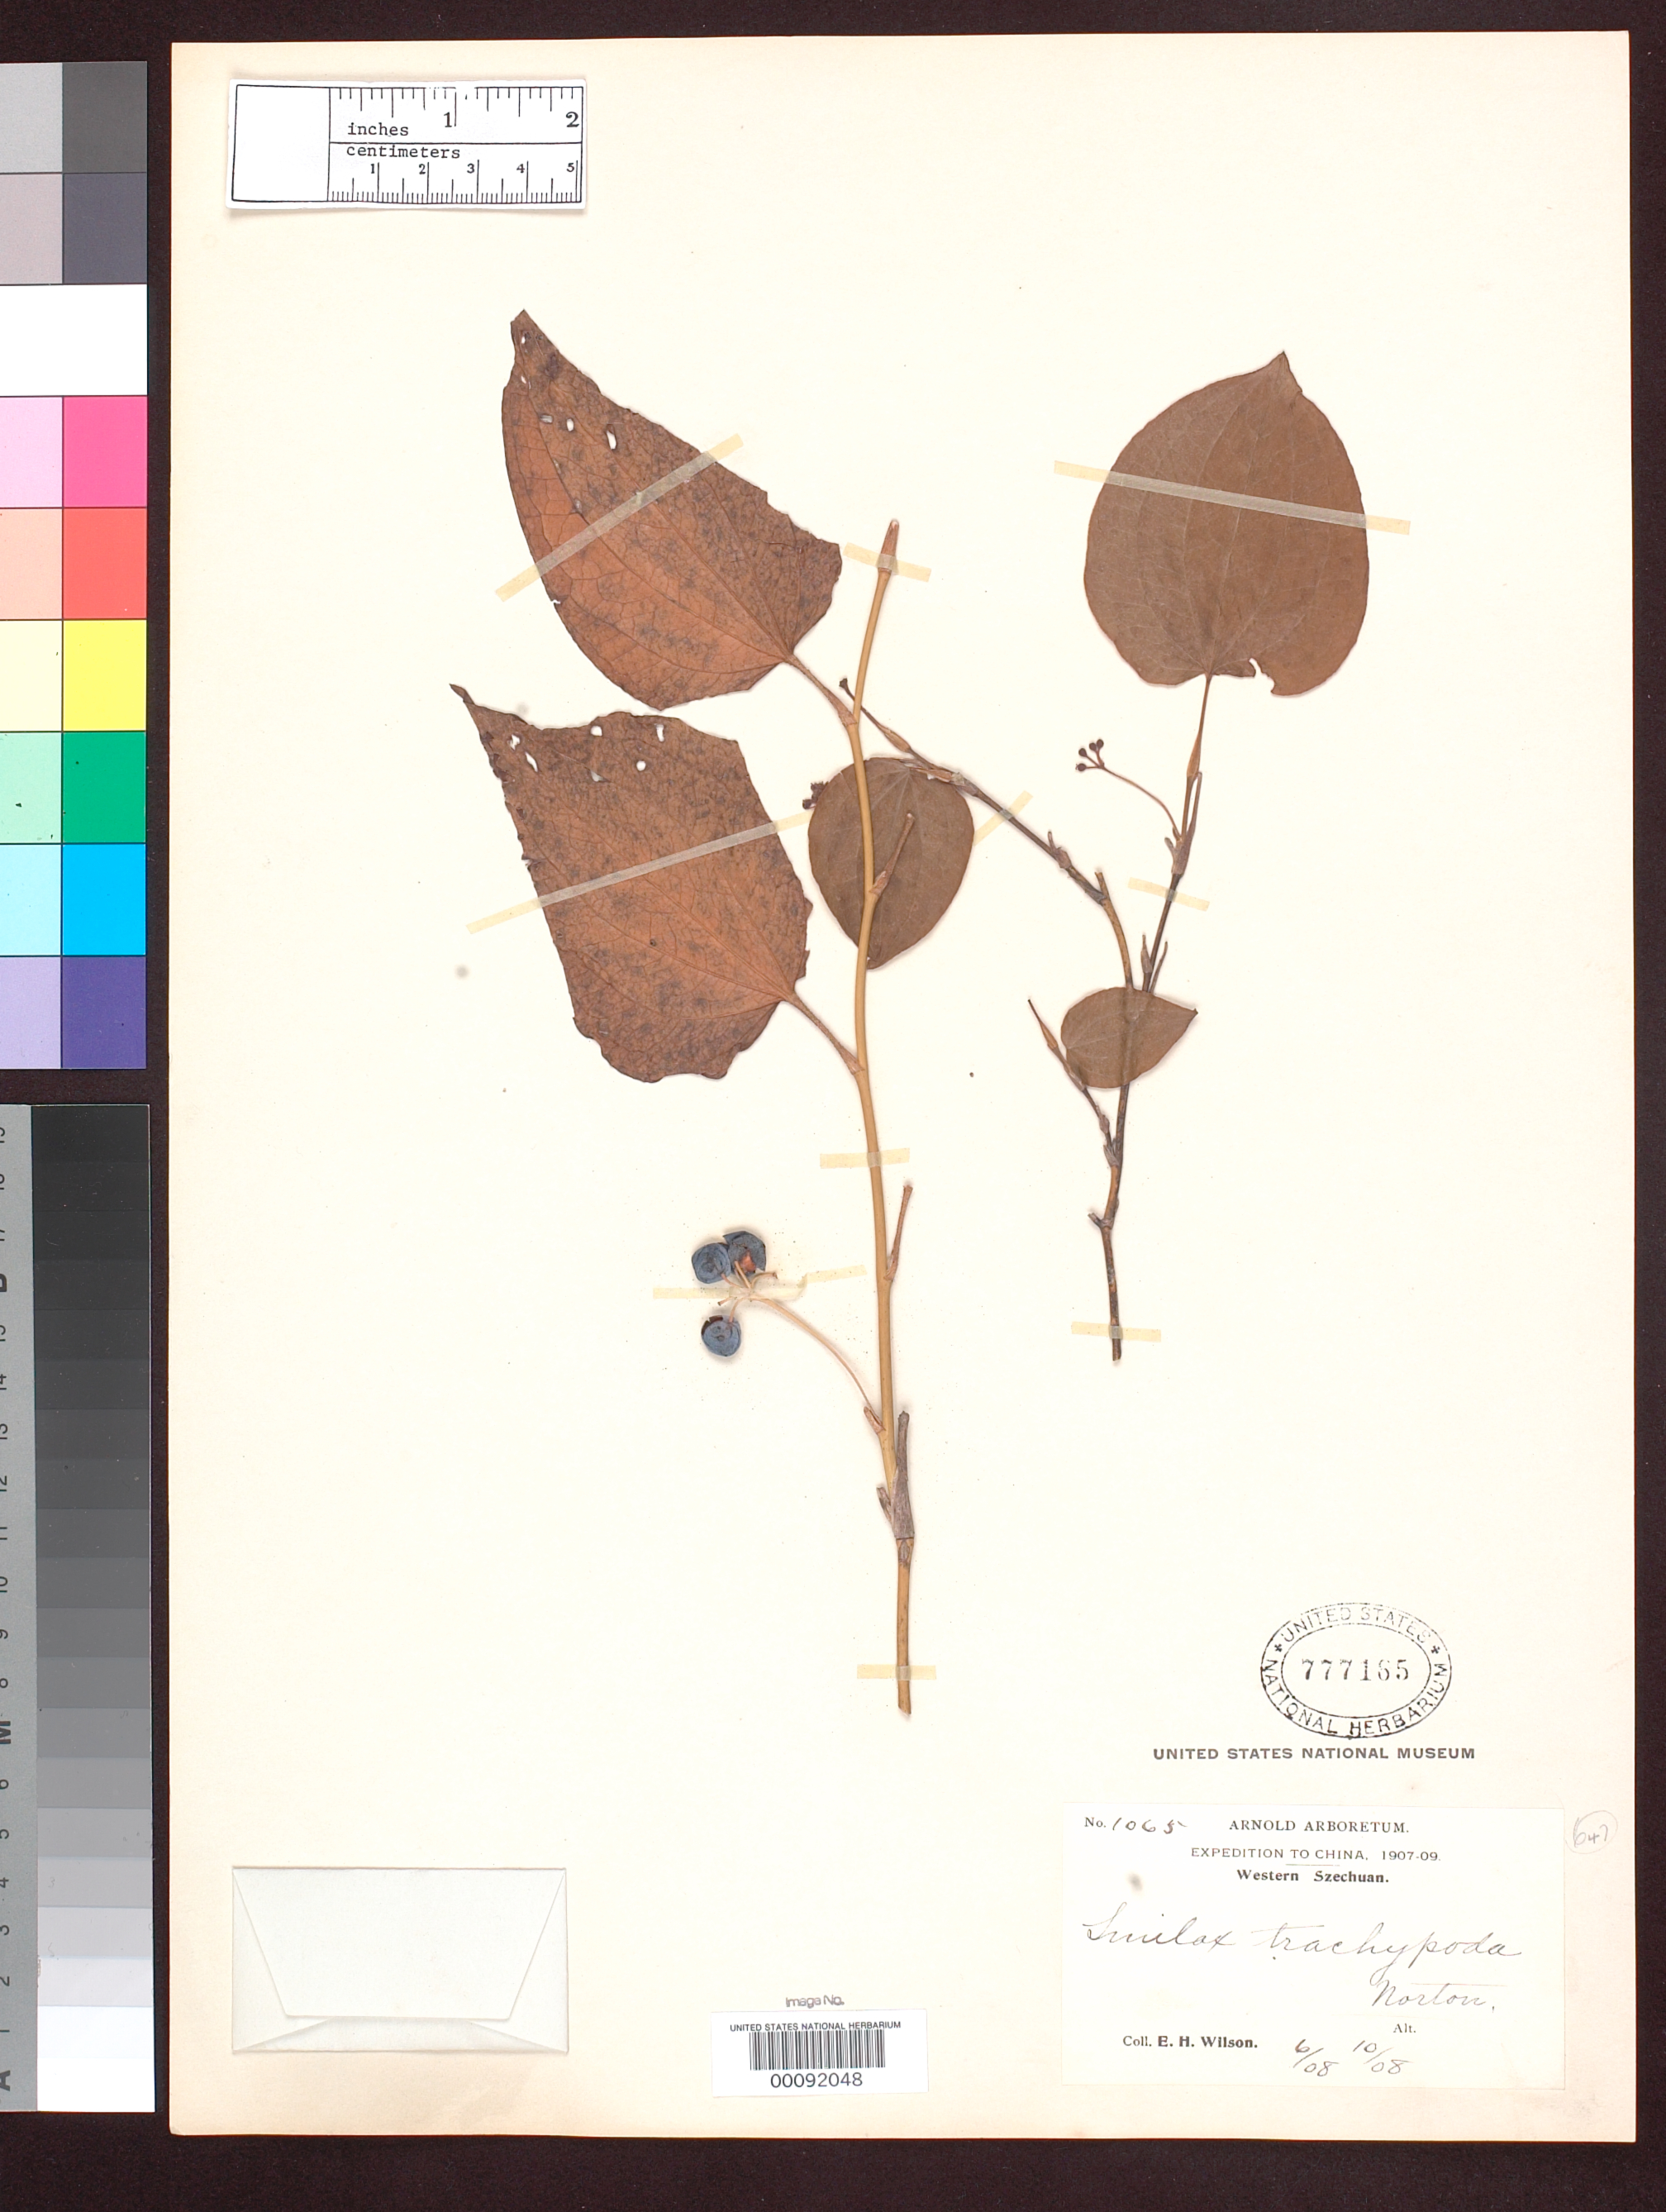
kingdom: Plantae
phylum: Tracheophyta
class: Liliopsida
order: Liliales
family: Smilacaceae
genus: Smilax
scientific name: Smilax trachypoda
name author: J.B. Norton in Sarg.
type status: Isotype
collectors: E. H. Wilson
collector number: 1065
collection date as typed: Jun 1908 to -- Oct 1908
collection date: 1908-06/1908-10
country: China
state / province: Sichuan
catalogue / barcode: US 777165